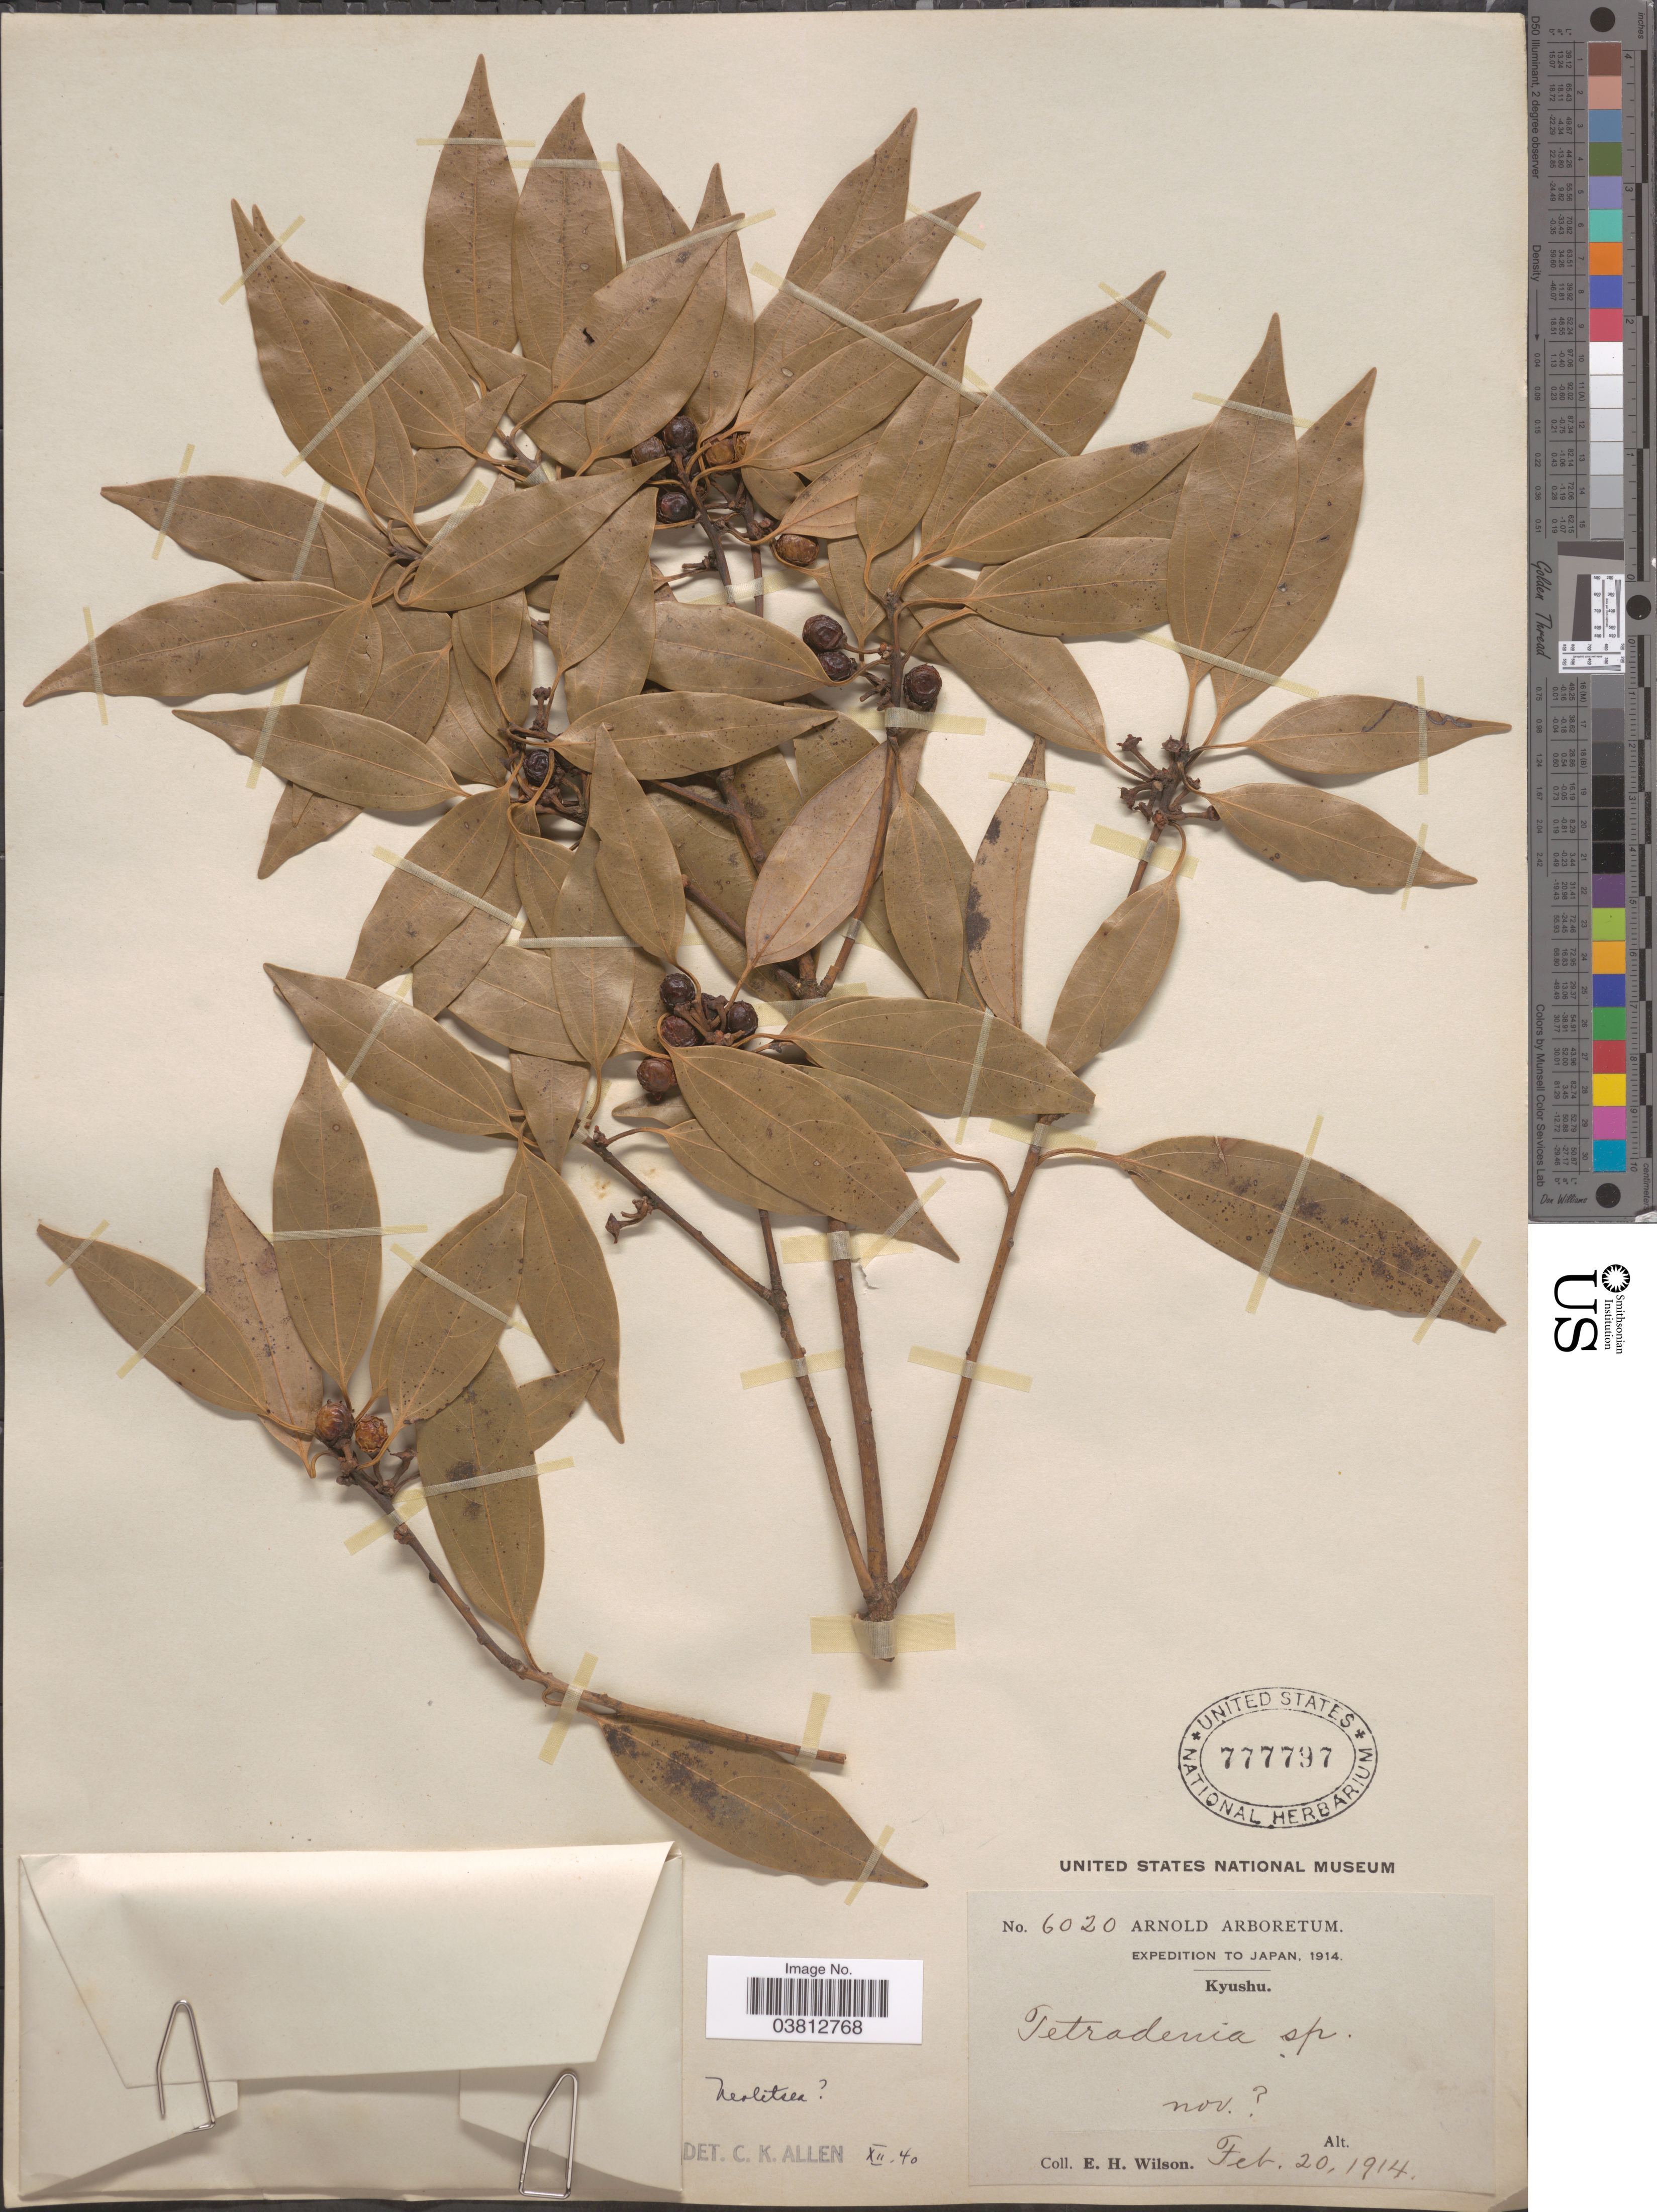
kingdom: Plantae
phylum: Tracheophyta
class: Magnoliopsida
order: Laurales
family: Lauraceae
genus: Neolitsea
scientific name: Neolitsea sericea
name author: (Blume) Koidz.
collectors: E. Wilson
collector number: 6020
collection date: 1914-02-20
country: Japan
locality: Kyushu.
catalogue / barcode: US 777797